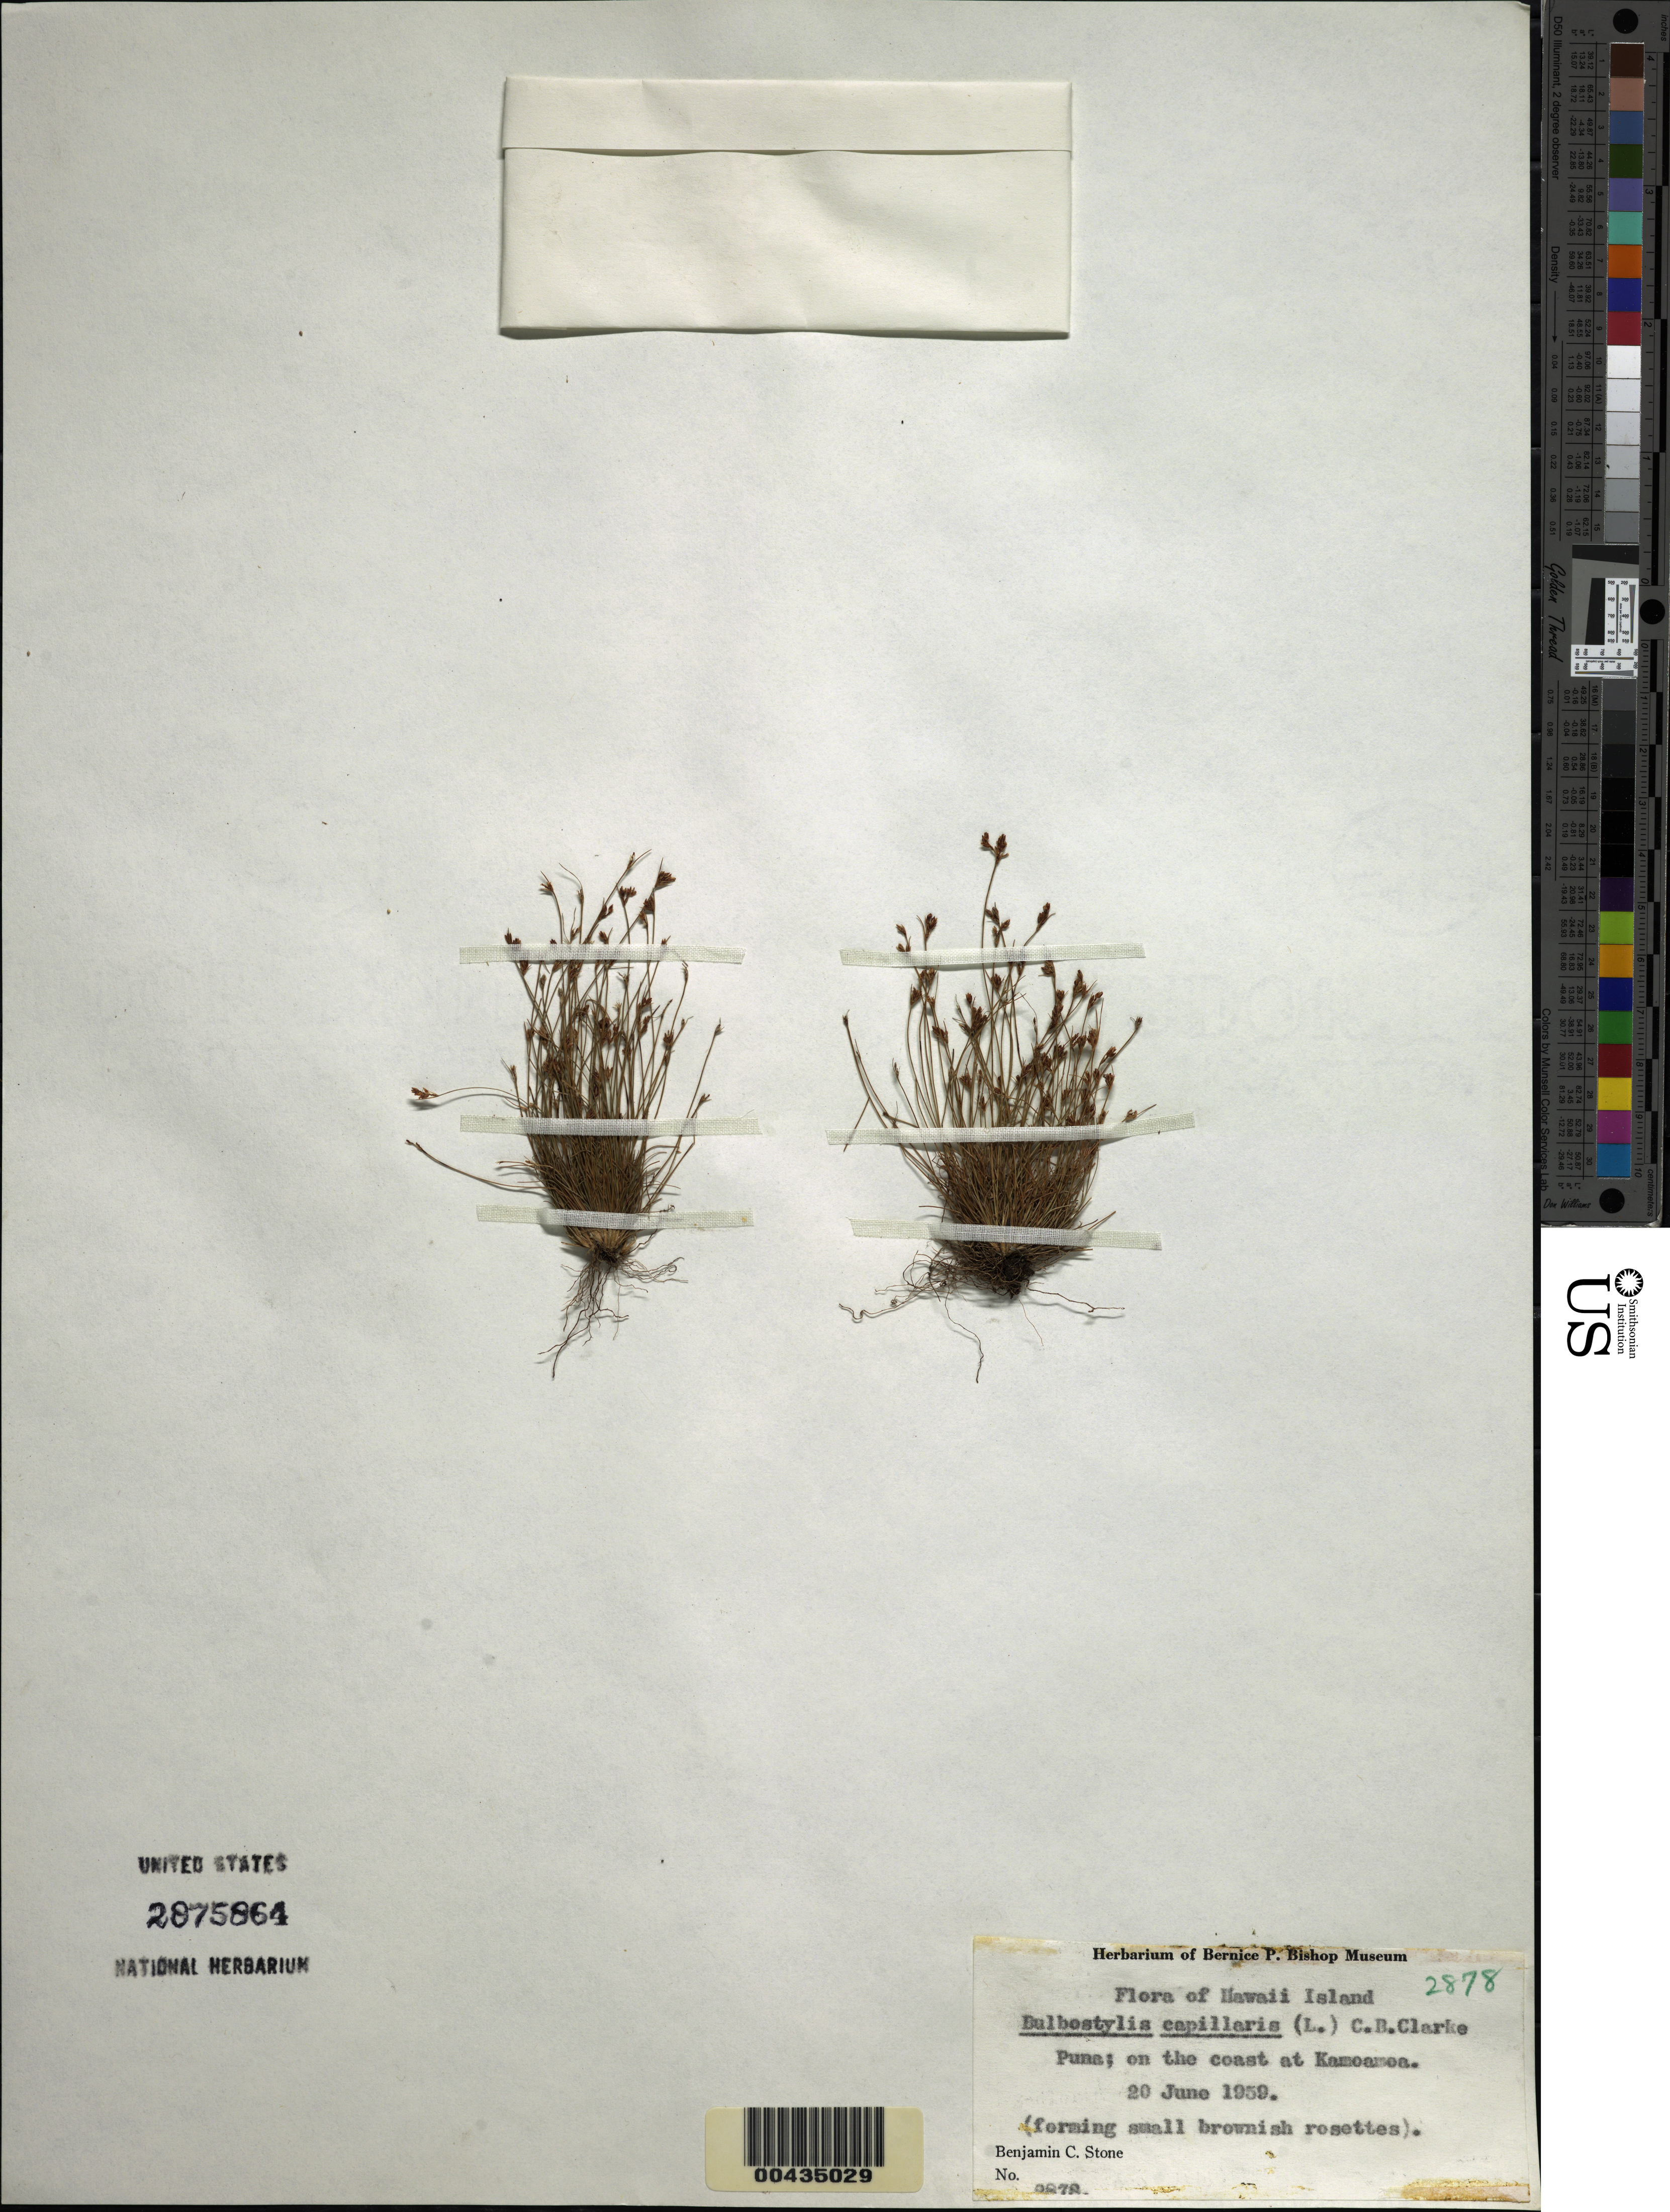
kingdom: Plantae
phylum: Tracheophyta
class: Liliopsida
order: Poales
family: Cyperaceae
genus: Bulbostylis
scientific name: Bulbostylis capillaris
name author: (L.) Kunth ex C.B. Clarke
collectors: B. C. Stone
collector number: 2878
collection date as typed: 20 Jun 1959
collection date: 1959-06-20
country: United States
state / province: Hawaii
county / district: Hawaii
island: Hawaii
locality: Puna; on the coast at Kamoamoa.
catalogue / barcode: US 2875864